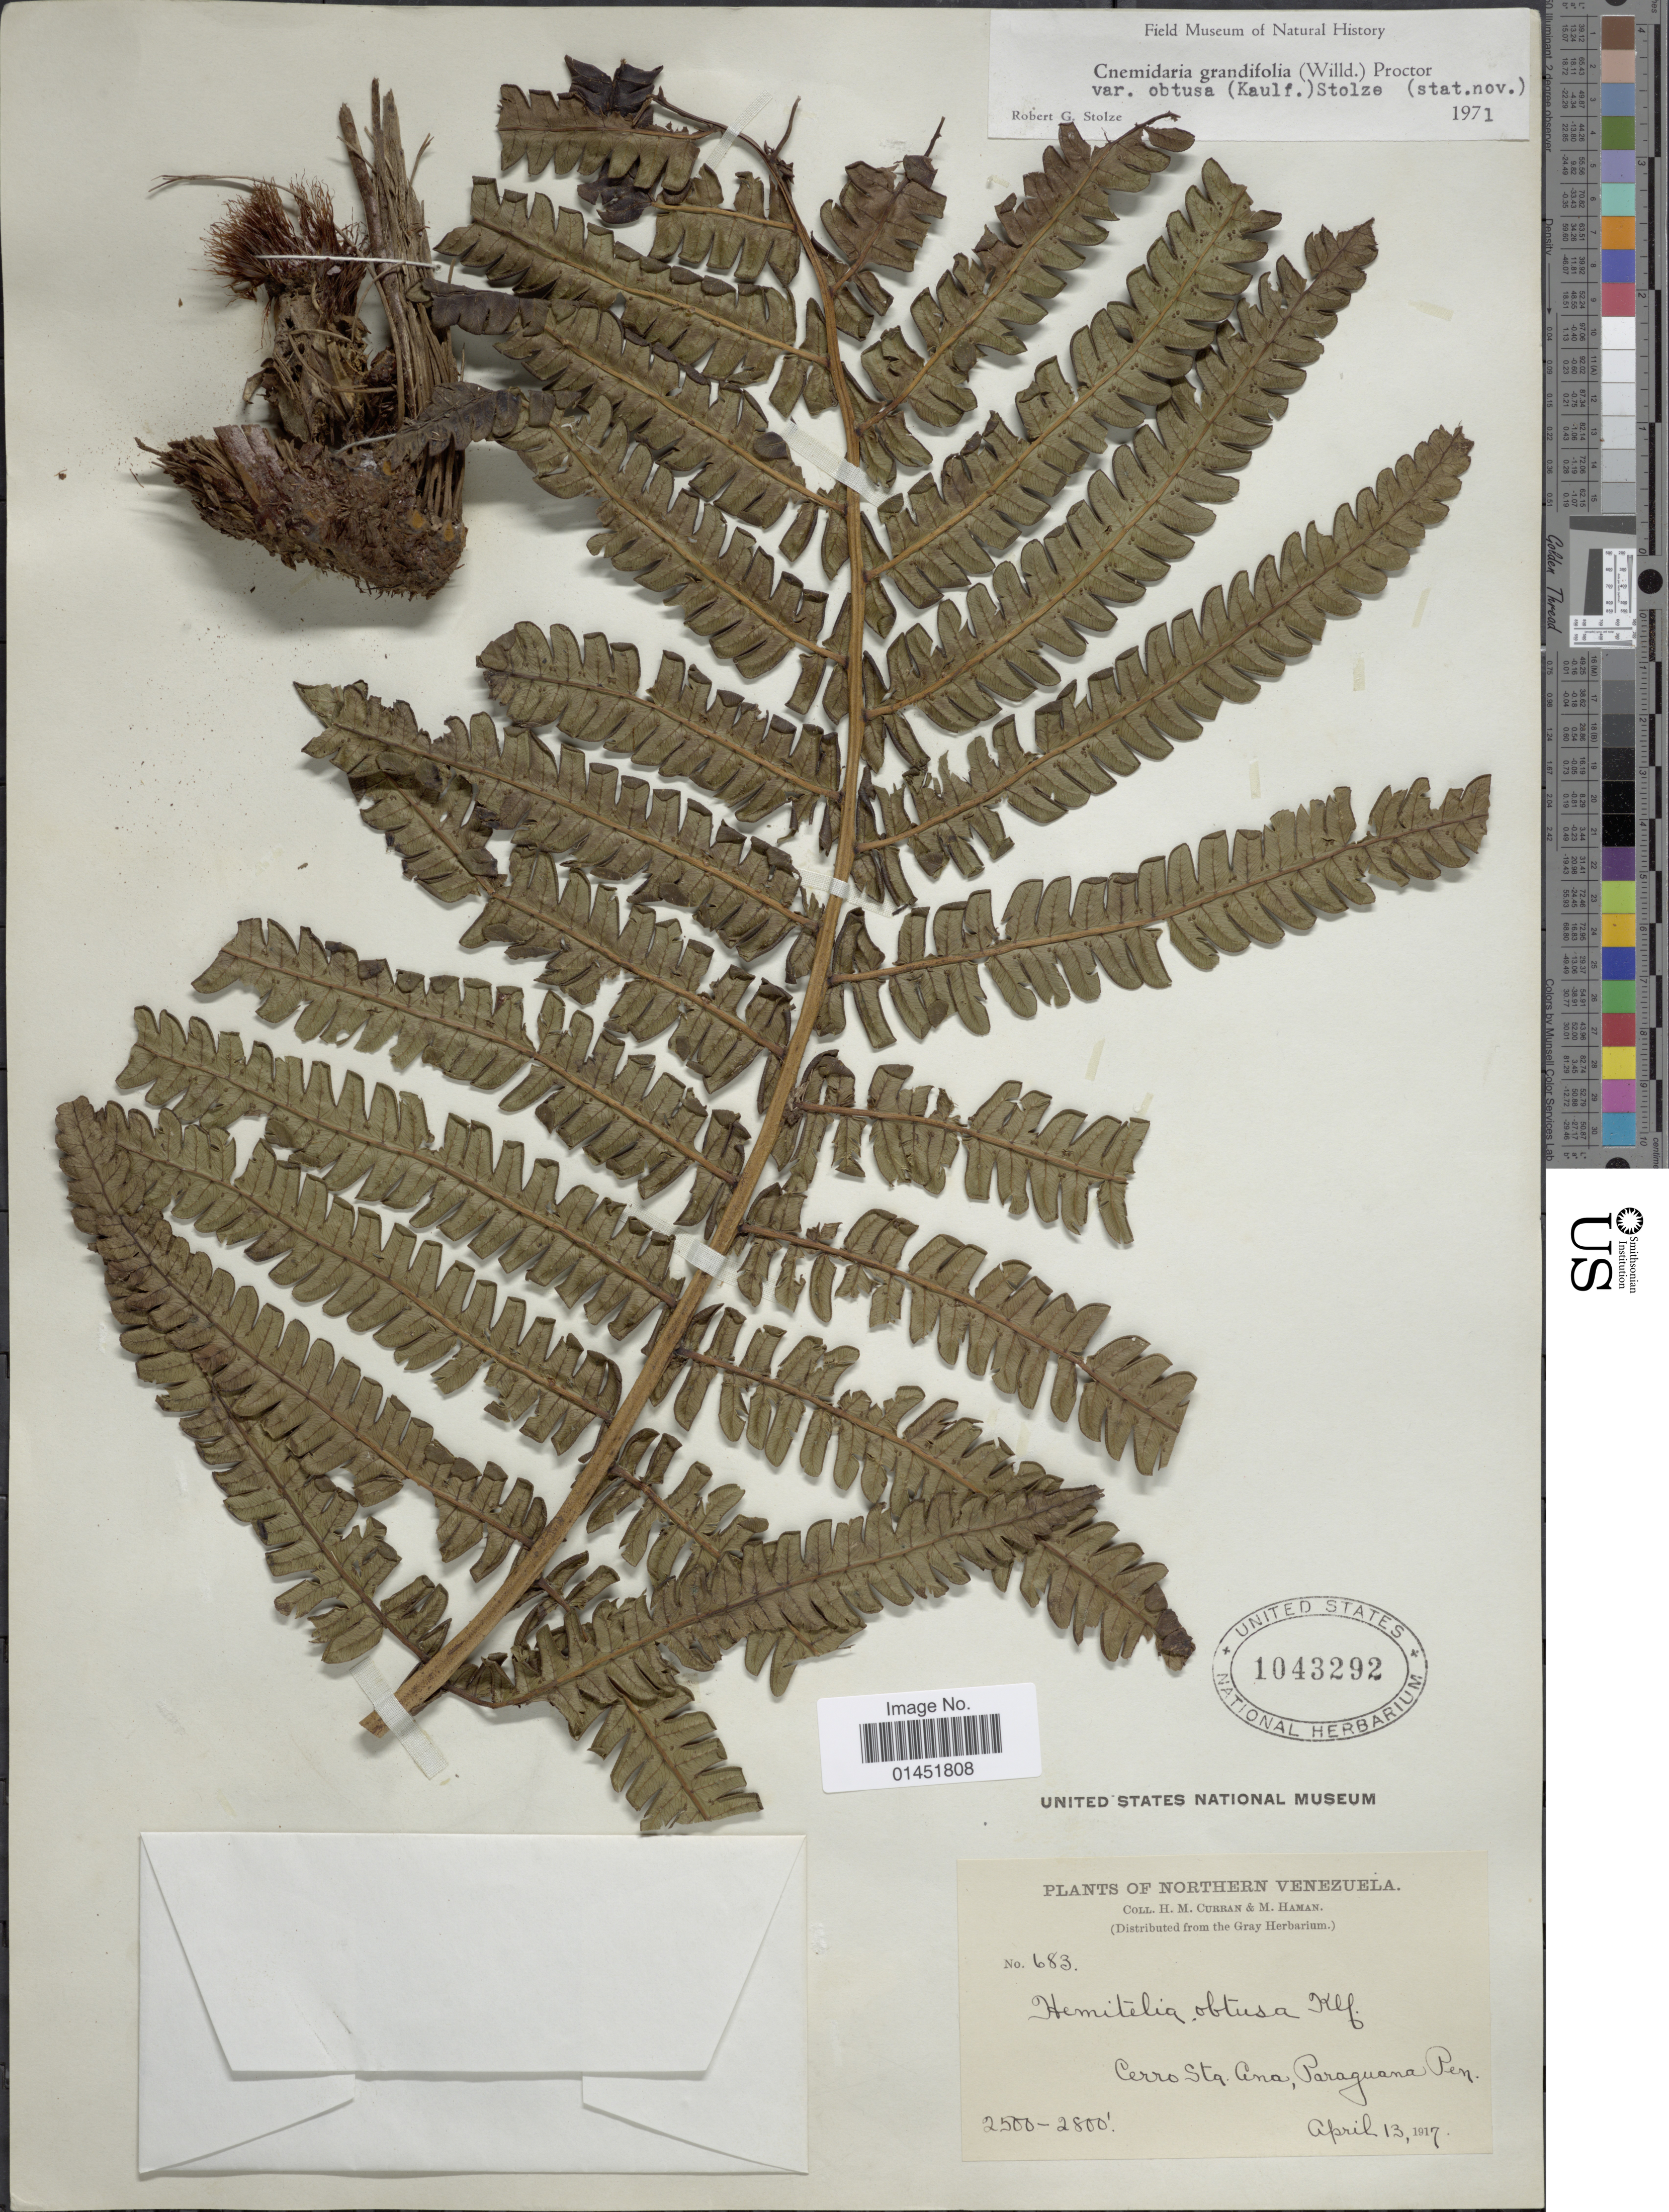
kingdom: Plantae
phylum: Tracheophyta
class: Polypodiopsida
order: Cyatheales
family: Cyatheaceae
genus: Cyathea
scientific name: Cyathea grandifolia var. obtusa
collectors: H. M. Curran & M. Haman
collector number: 683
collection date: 1917-04-30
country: Venezuela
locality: Northern Venezuela, Cerro Sta Ana, Paraguana Pen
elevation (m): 762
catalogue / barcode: US 1043292